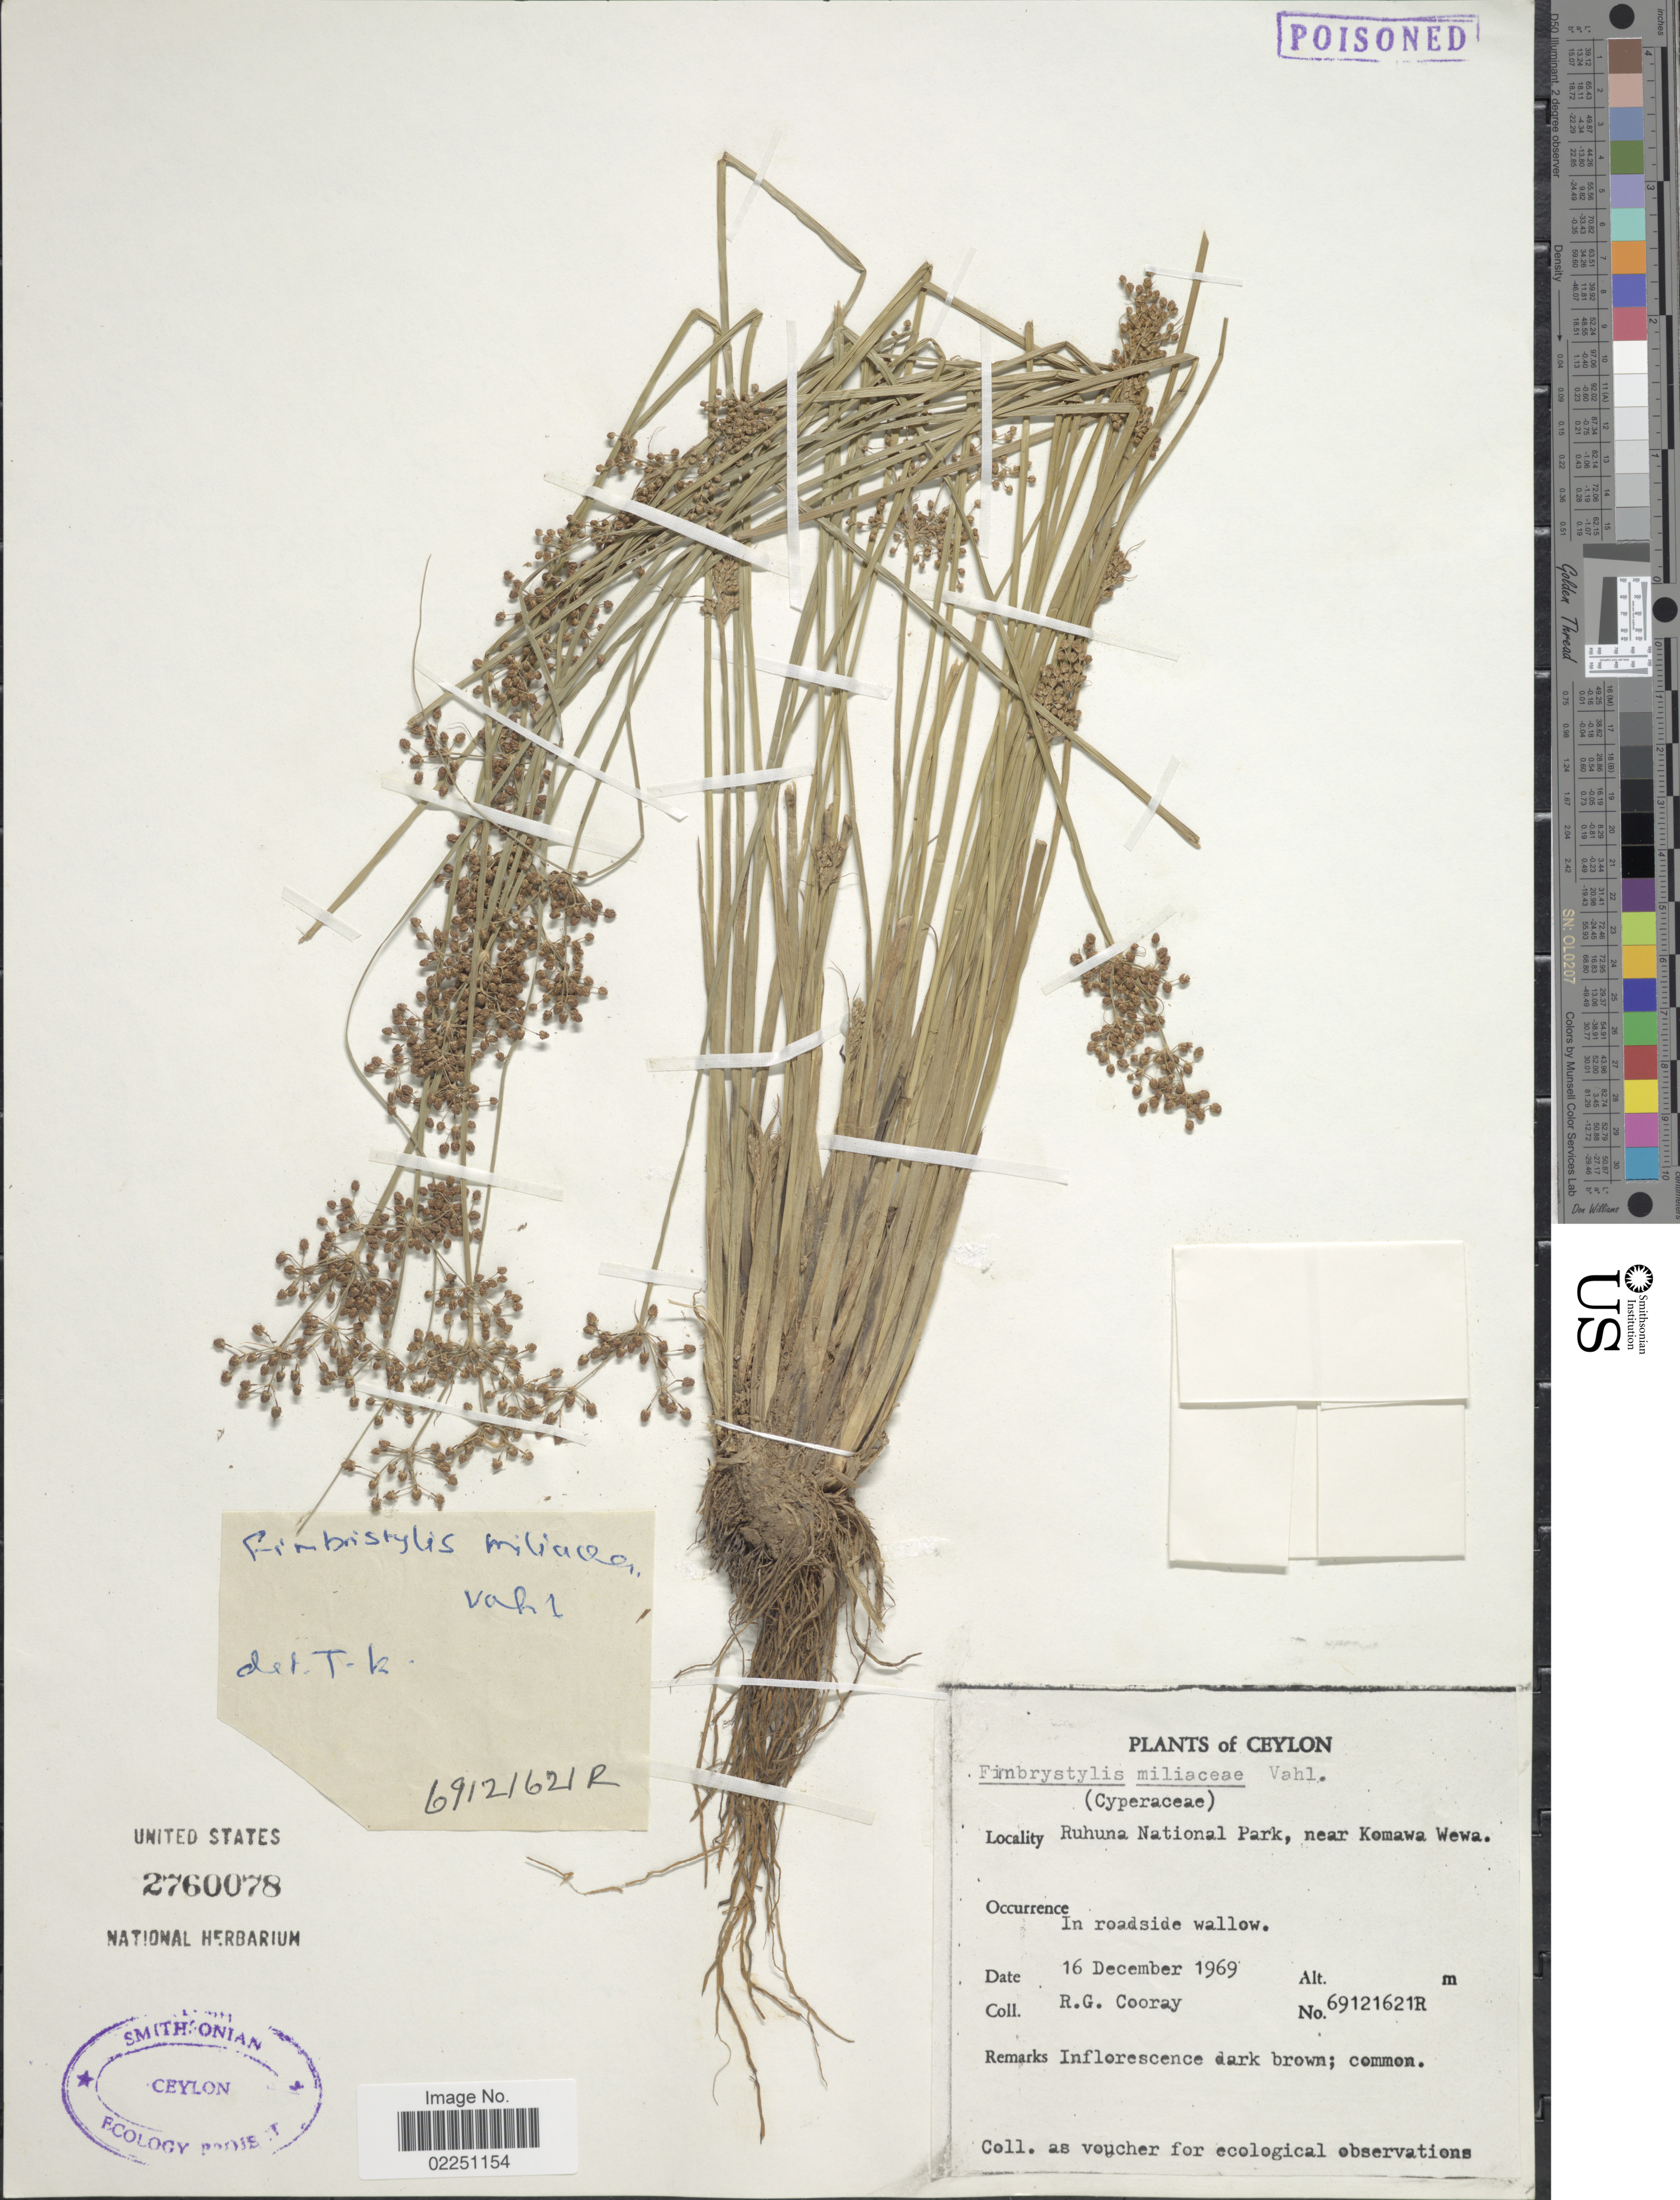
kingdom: Plantae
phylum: Tracheophyta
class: Liliopsida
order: Poales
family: Cyperaceae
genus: Fimbristylis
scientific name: Fimbristylis littoralis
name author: Gaudich.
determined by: Strong, M. T., (US), Smithsonian Institution - National Museum of Natural History (UNITED STATES)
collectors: R. Cooray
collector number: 69121621R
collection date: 1969-12-16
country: Sri Lanka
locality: Ceylon. Ruhuna NAtional Park, near Komawa Wewa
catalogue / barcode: US 2760078